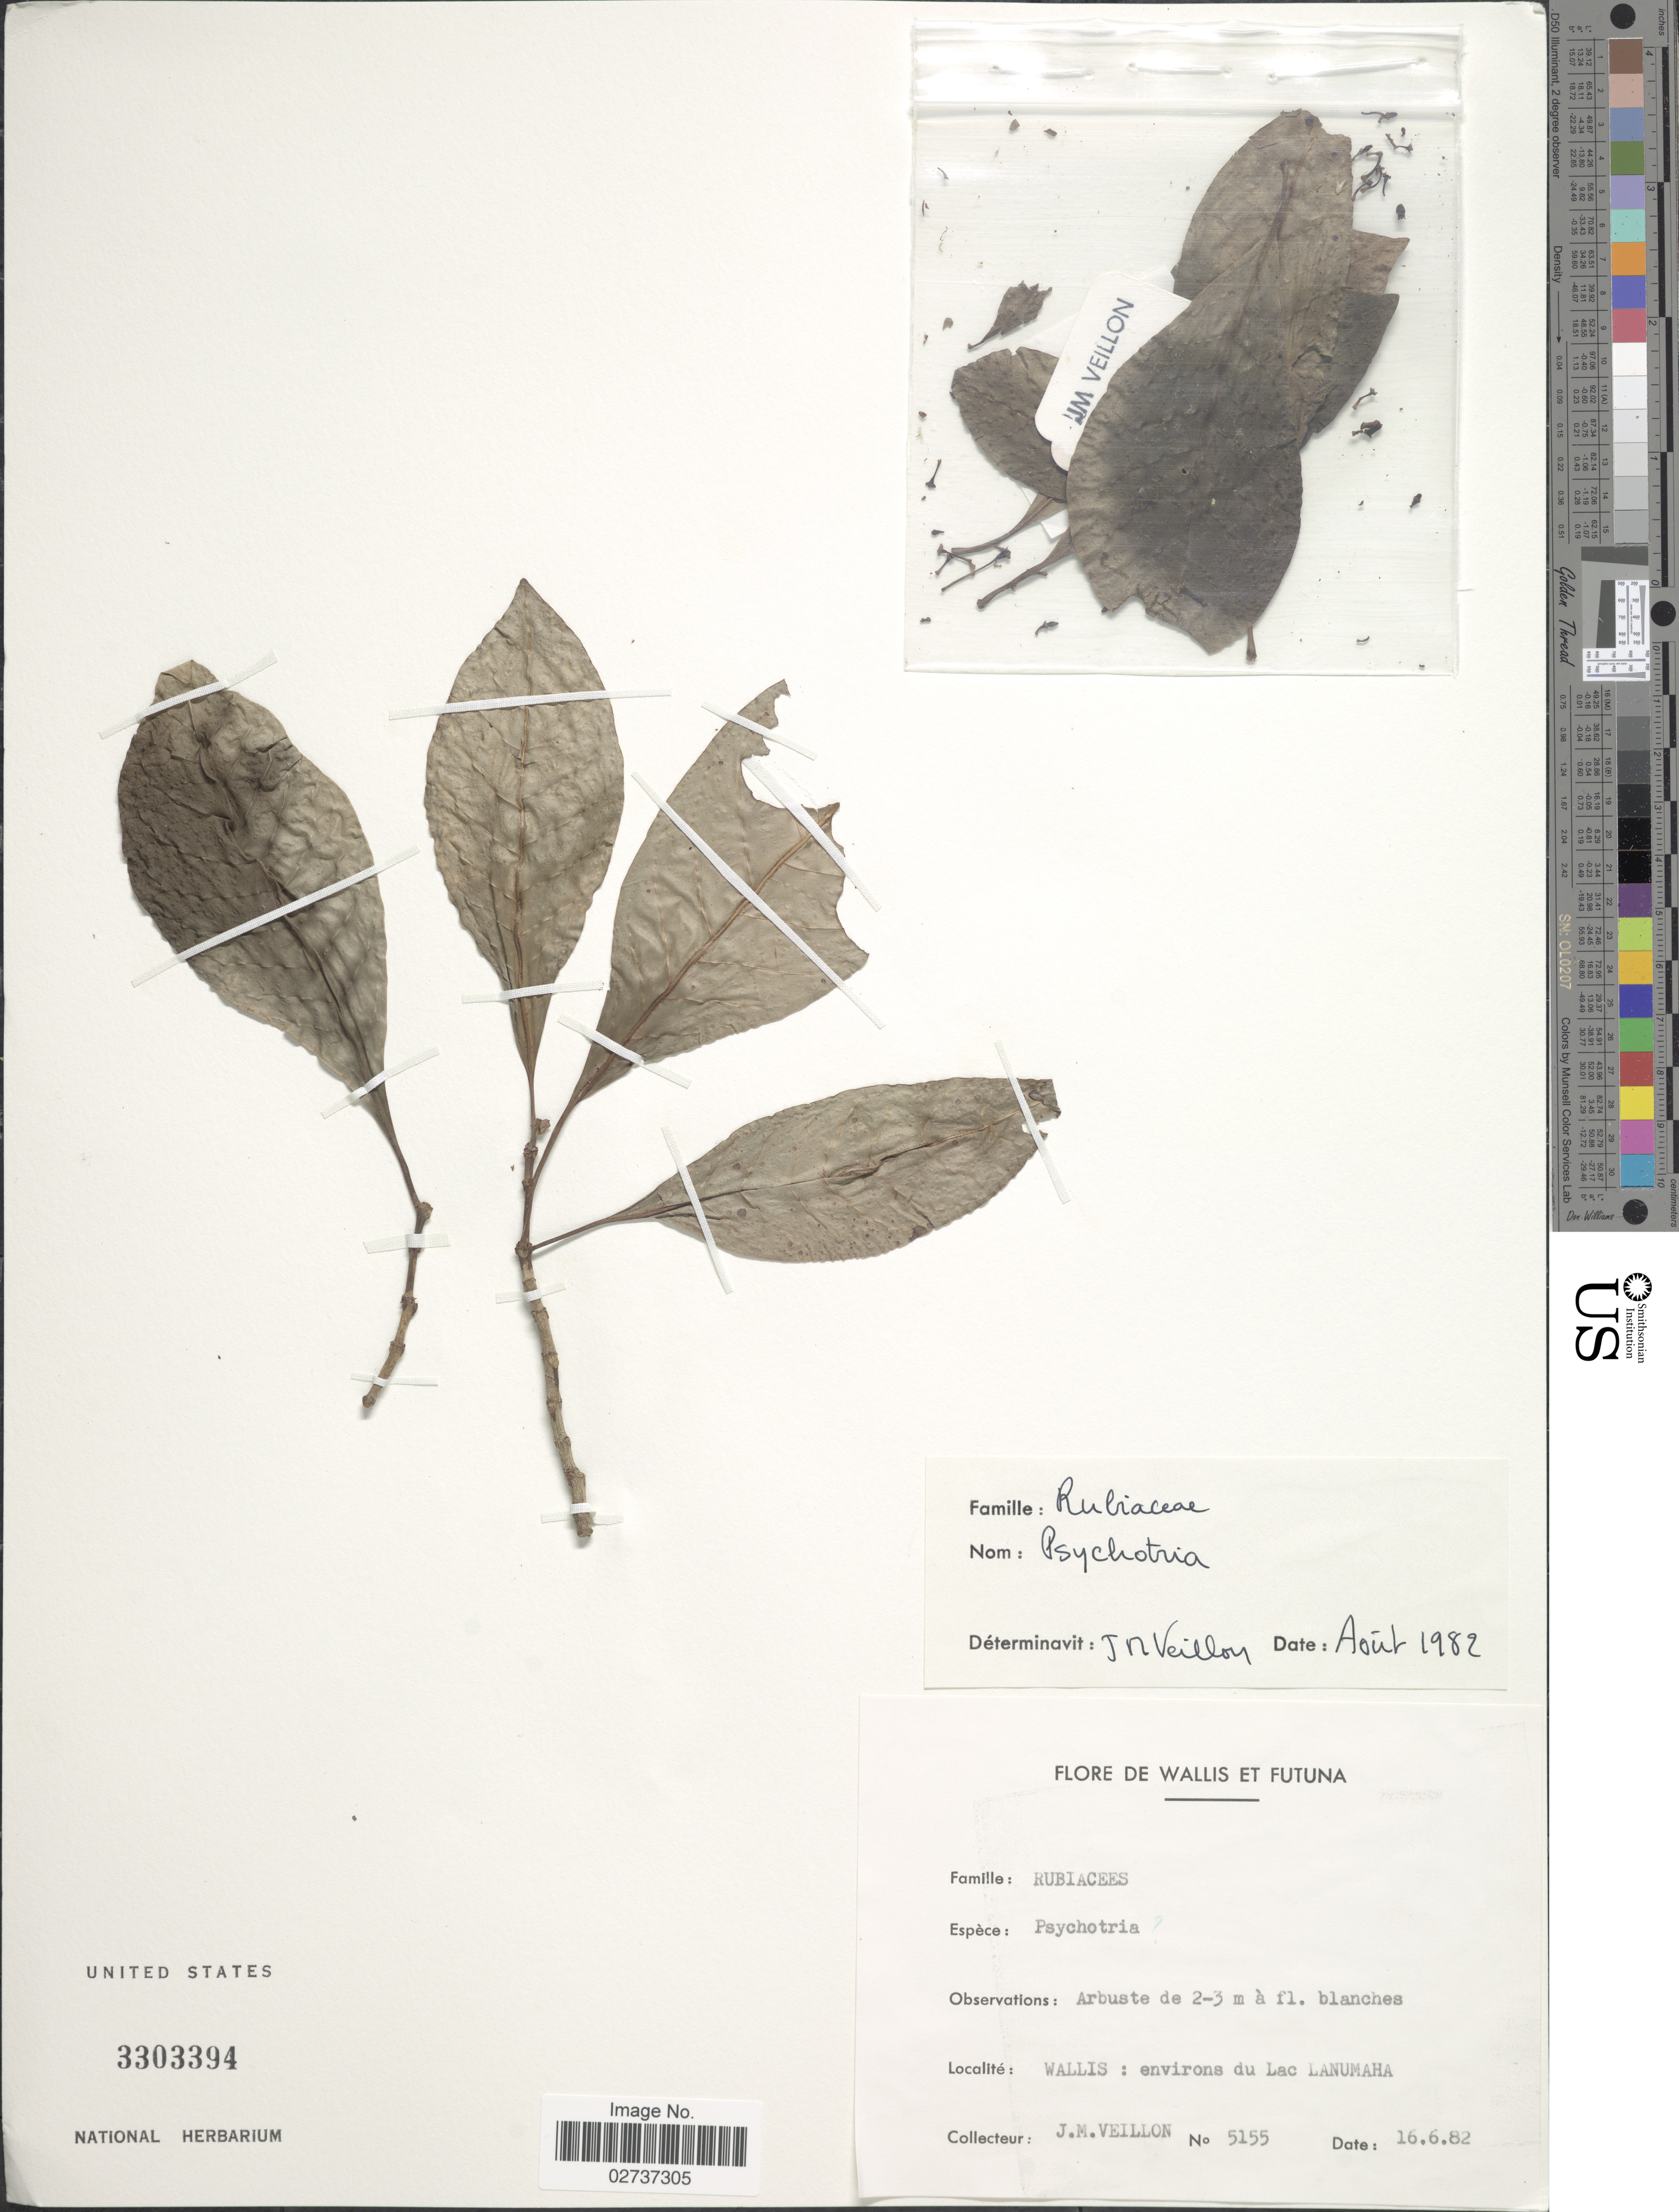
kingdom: Plantae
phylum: Tracheophyta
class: Magnoliopsida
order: Gentianales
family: Rubiaceae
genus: Psychotria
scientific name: Psychotria sp.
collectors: J. Veillon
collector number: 5155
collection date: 1982-06-16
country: Wallis and Futuna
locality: Wallis et Futuna. Wallis: environs du Lac Lanumaha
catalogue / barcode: US 3303394